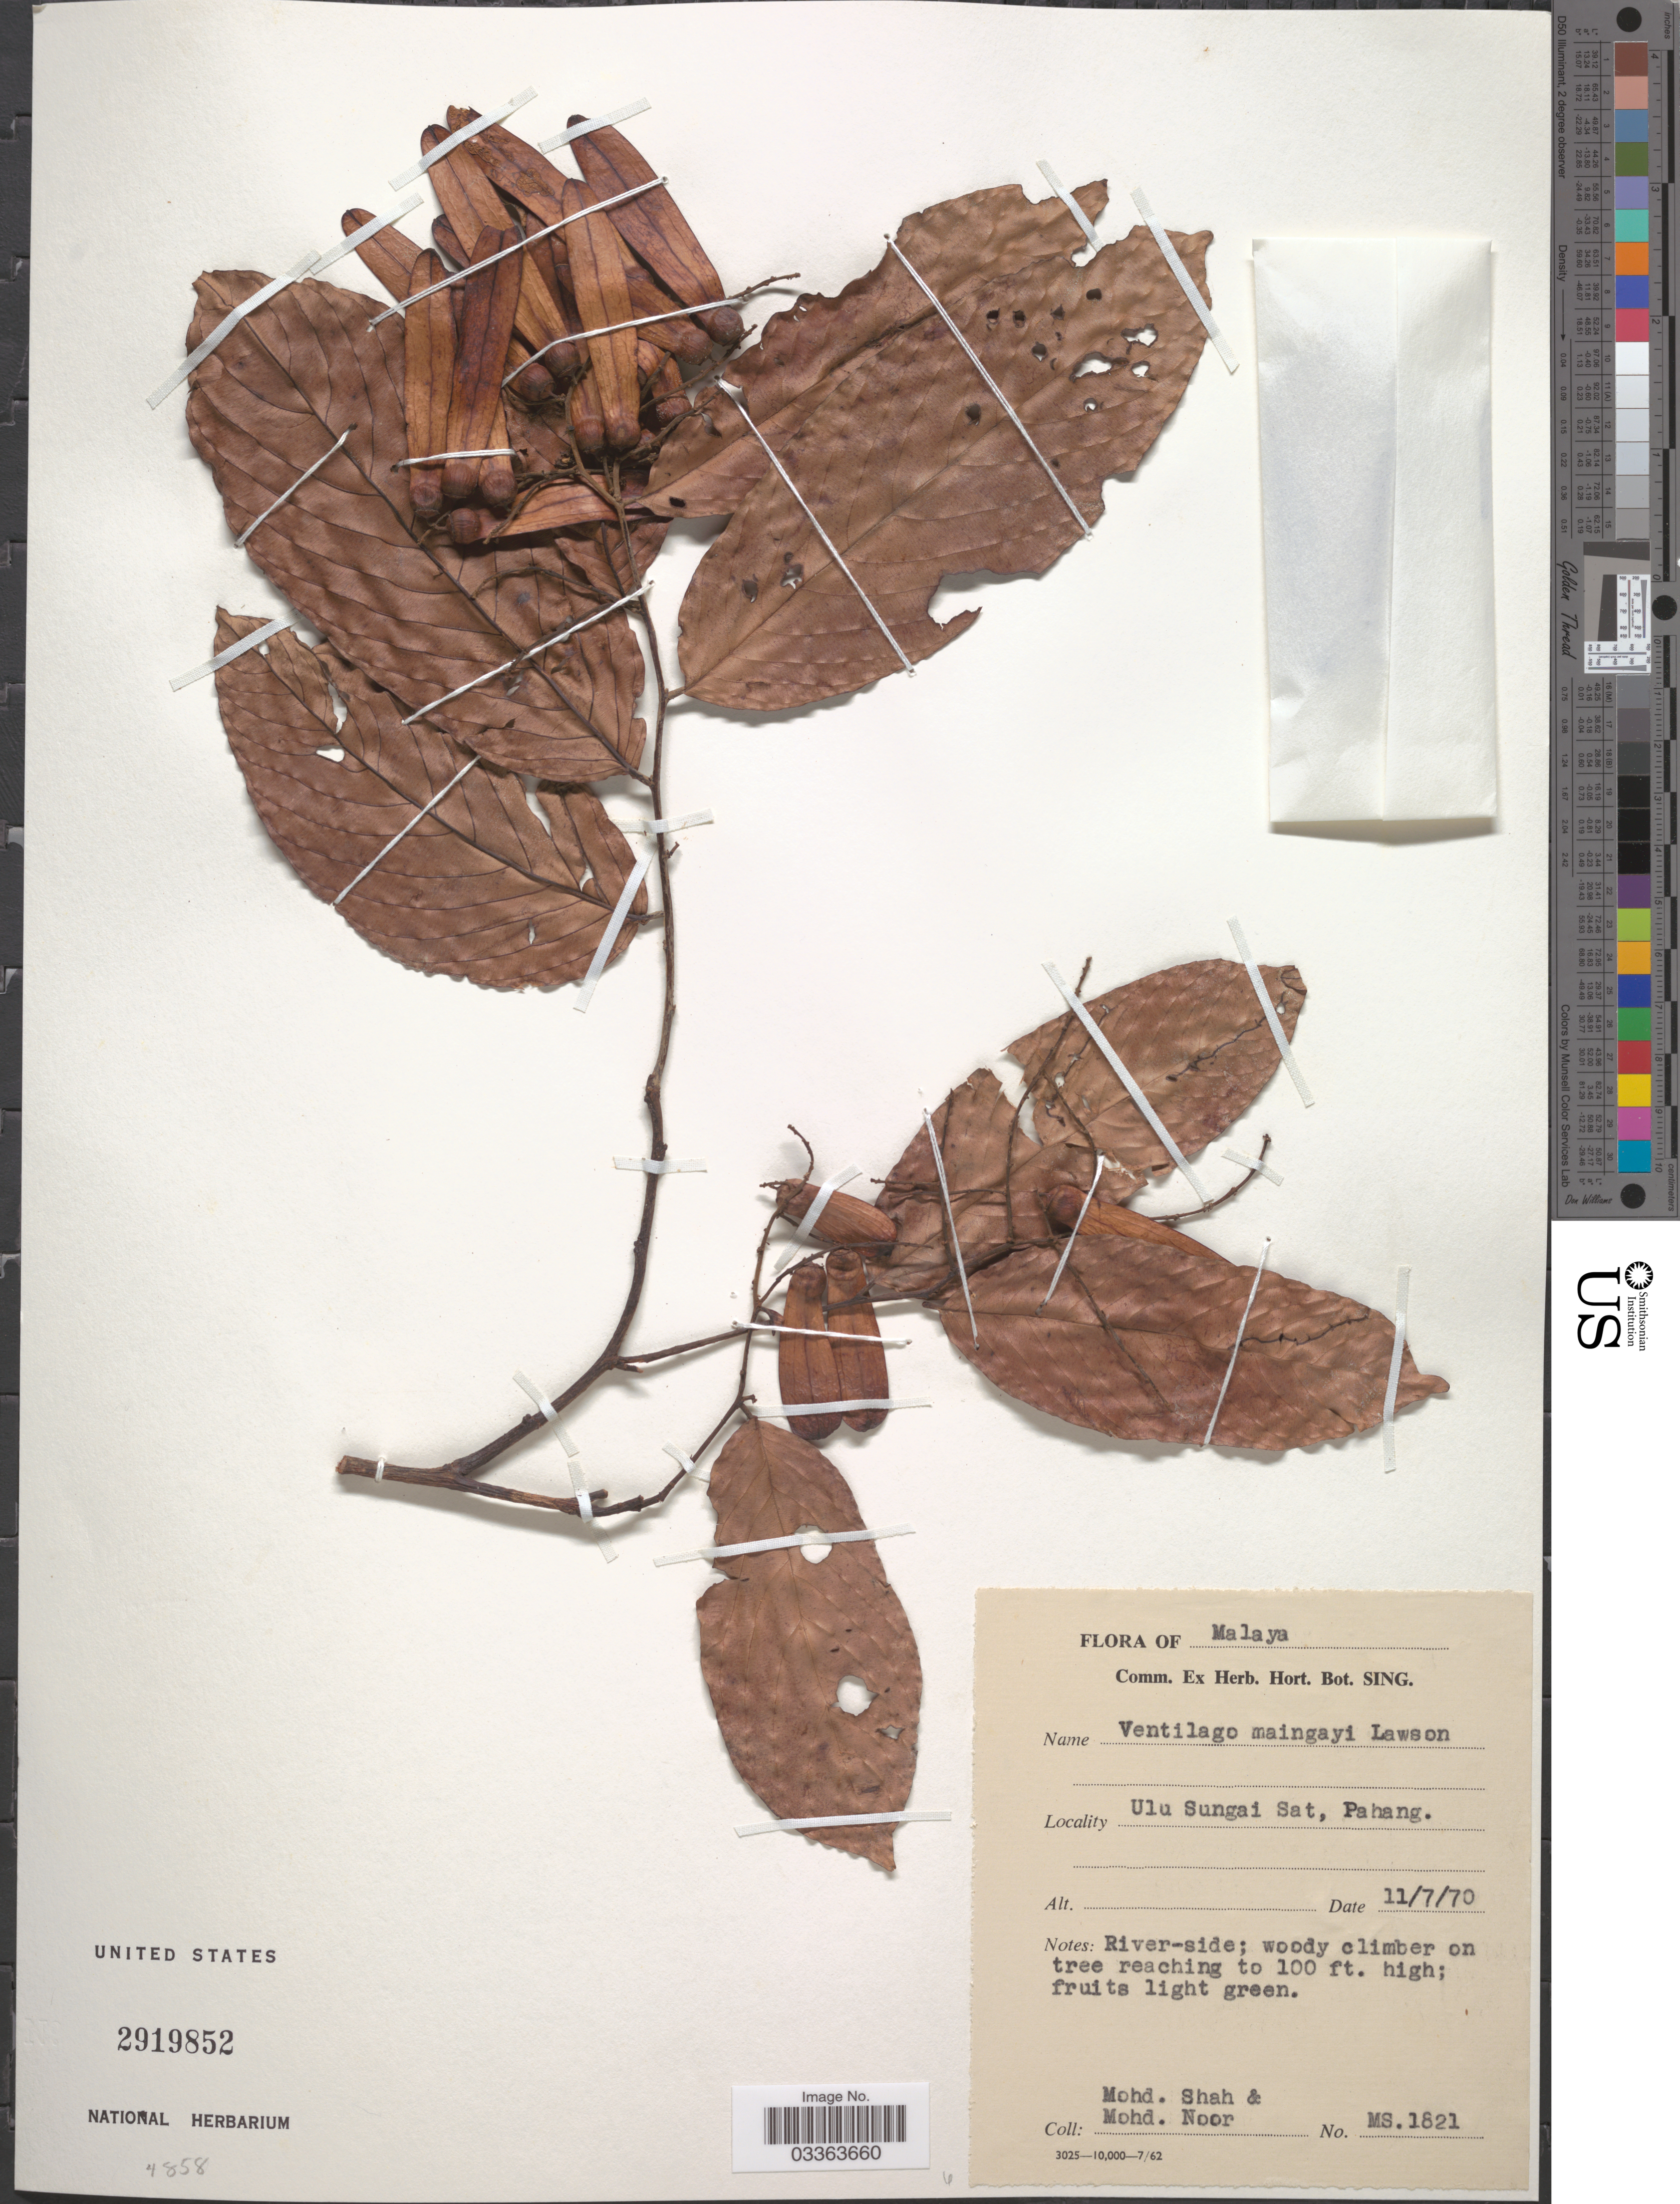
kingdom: Plantae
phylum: Tracheophyta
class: Magnoliopsida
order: Rosales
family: Rhamnaceae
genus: Ventilago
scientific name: Ventilago maingayi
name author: M.A. Lawson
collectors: M. Shah & M. Noor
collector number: MS.1821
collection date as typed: Transcribed d/m/y: 11/7/70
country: Malaysia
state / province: Pahang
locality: Malaya. Ulu Sungai Sat.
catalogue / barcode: US 2919852